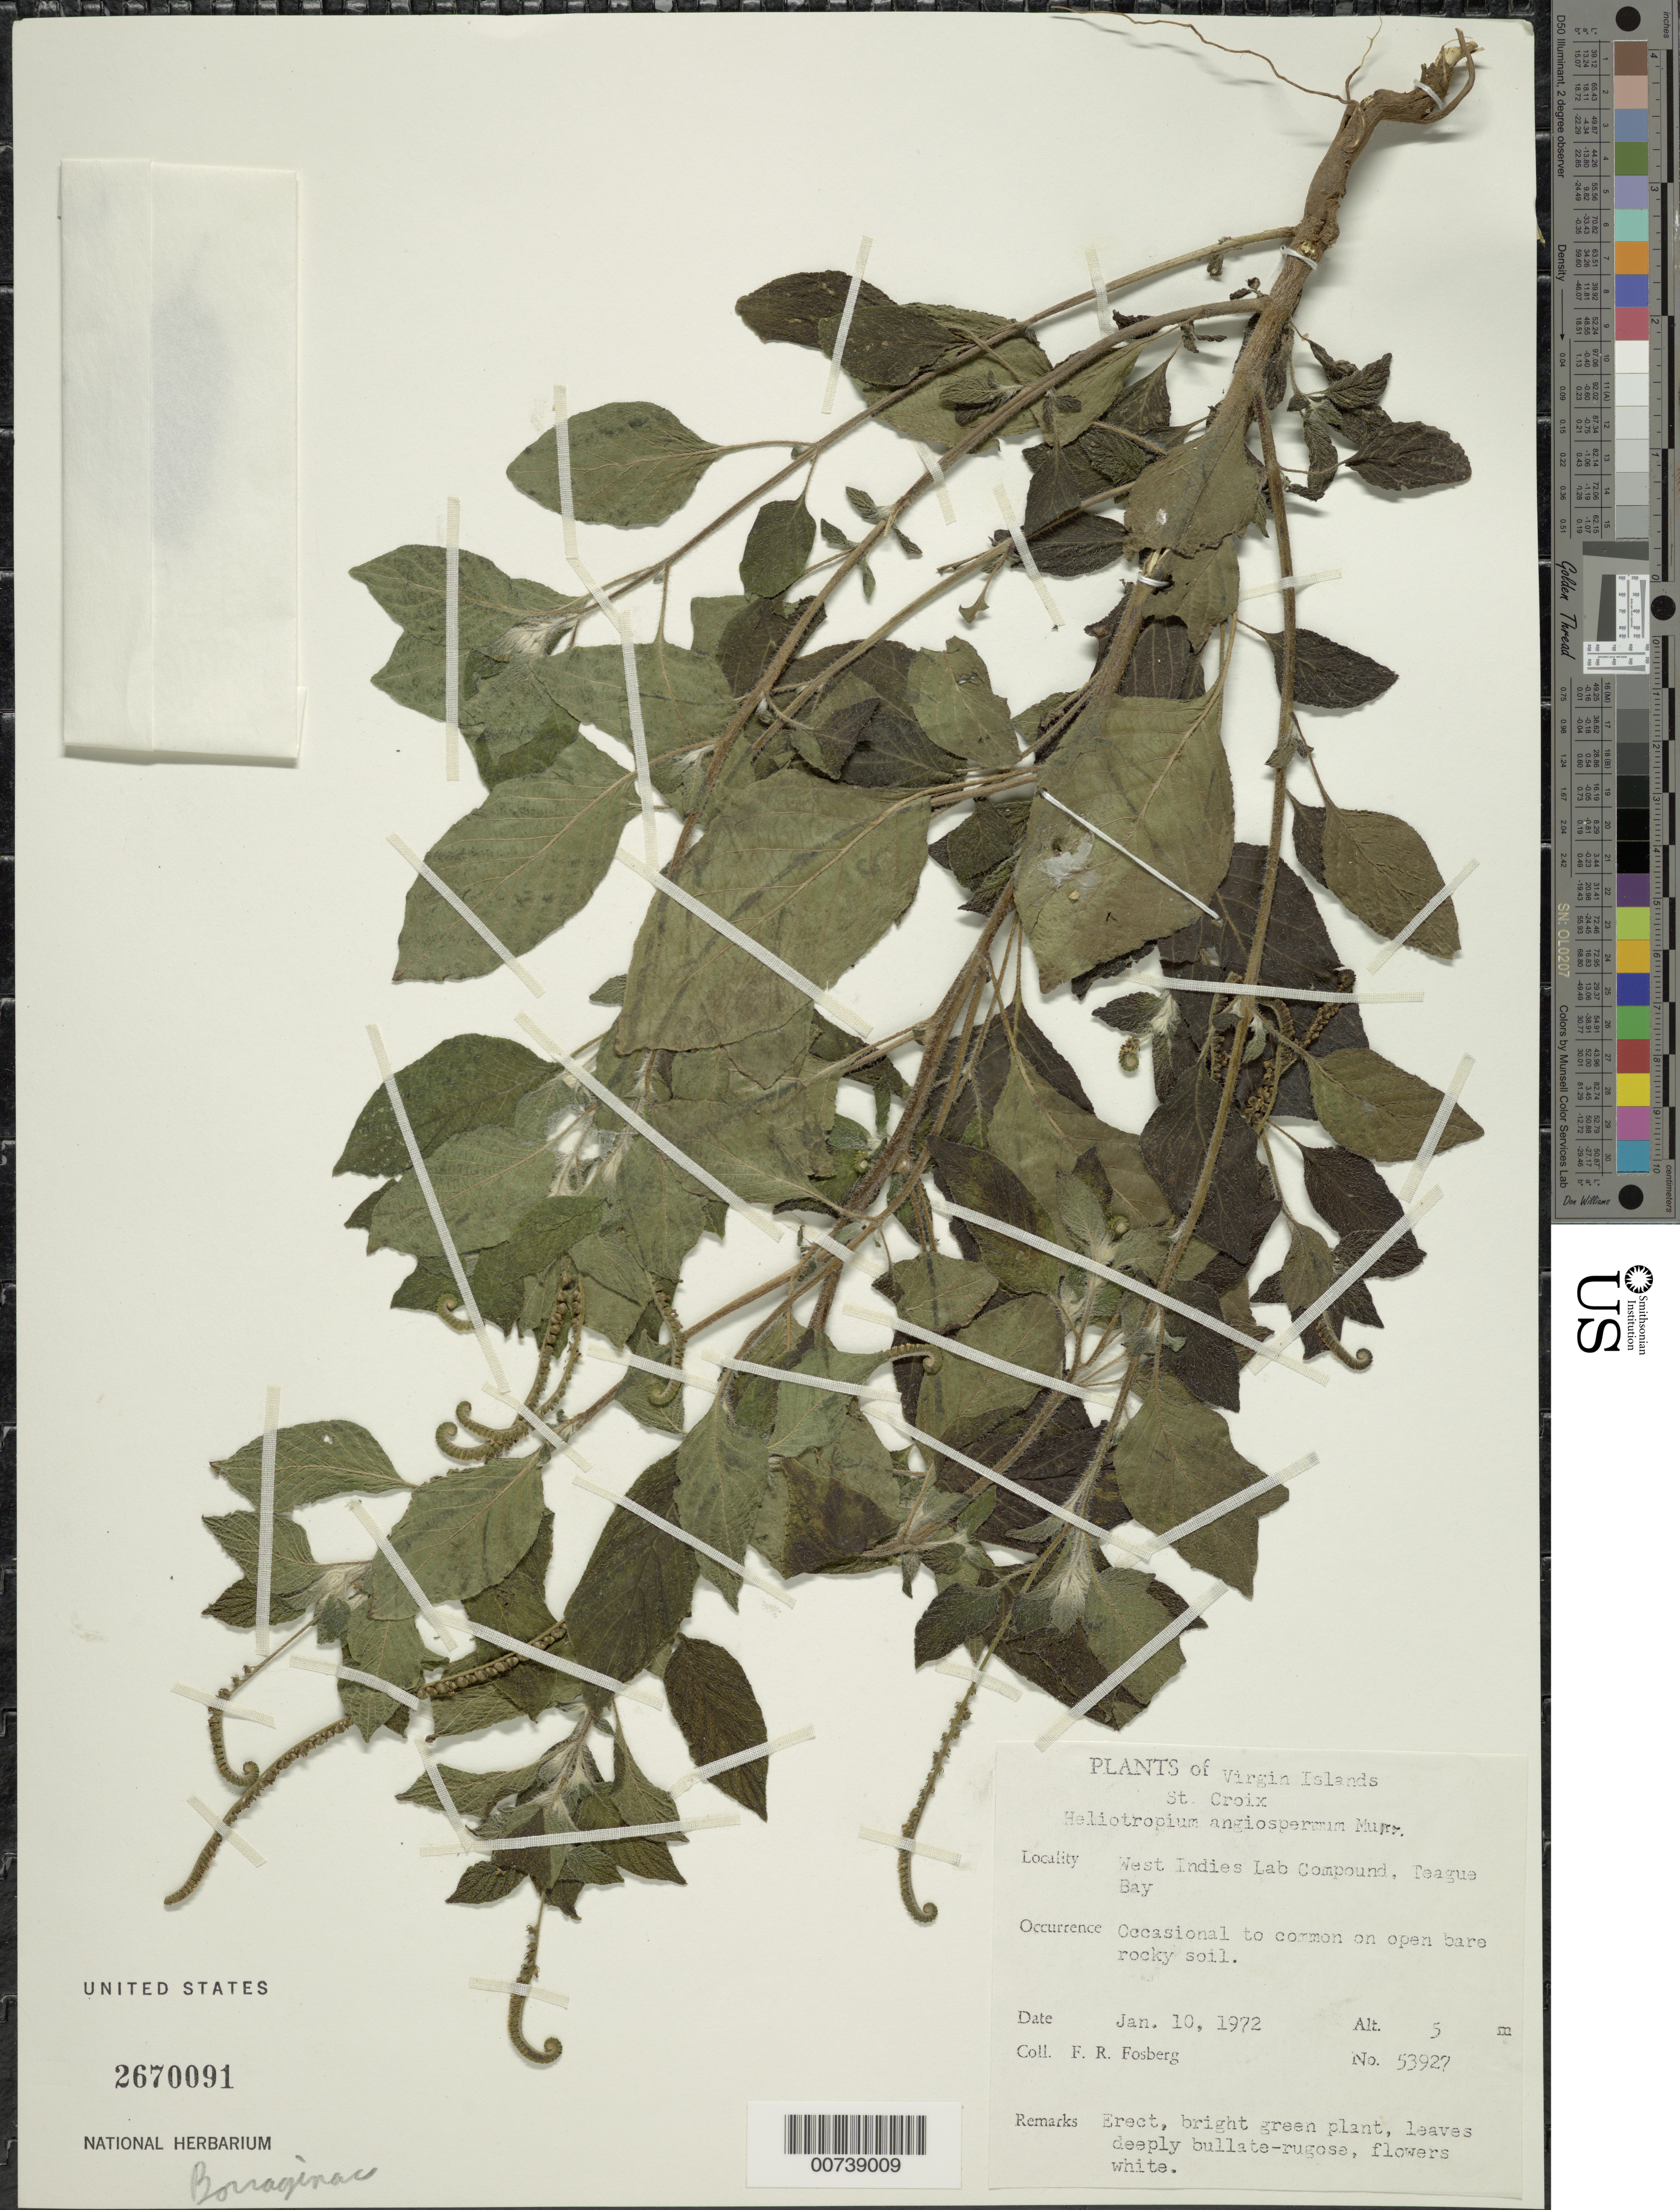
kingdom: Plantae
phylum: Tracheophyta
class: Magnoliopsida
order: Boraginales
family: Heliotropiaceae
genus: Heliotropium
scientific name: Heliotropium angiospermum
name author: Murray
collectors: F. R. Fosberg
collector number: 53927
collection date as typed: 10 Jan 1972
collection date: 1972-01-10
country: U.S. Virgin Islands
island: St. Croix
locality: West Indies Lab Compound, Teague Bay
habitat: Occasional to common in open bare rocky soil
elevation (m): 5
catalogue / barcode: US 2670091